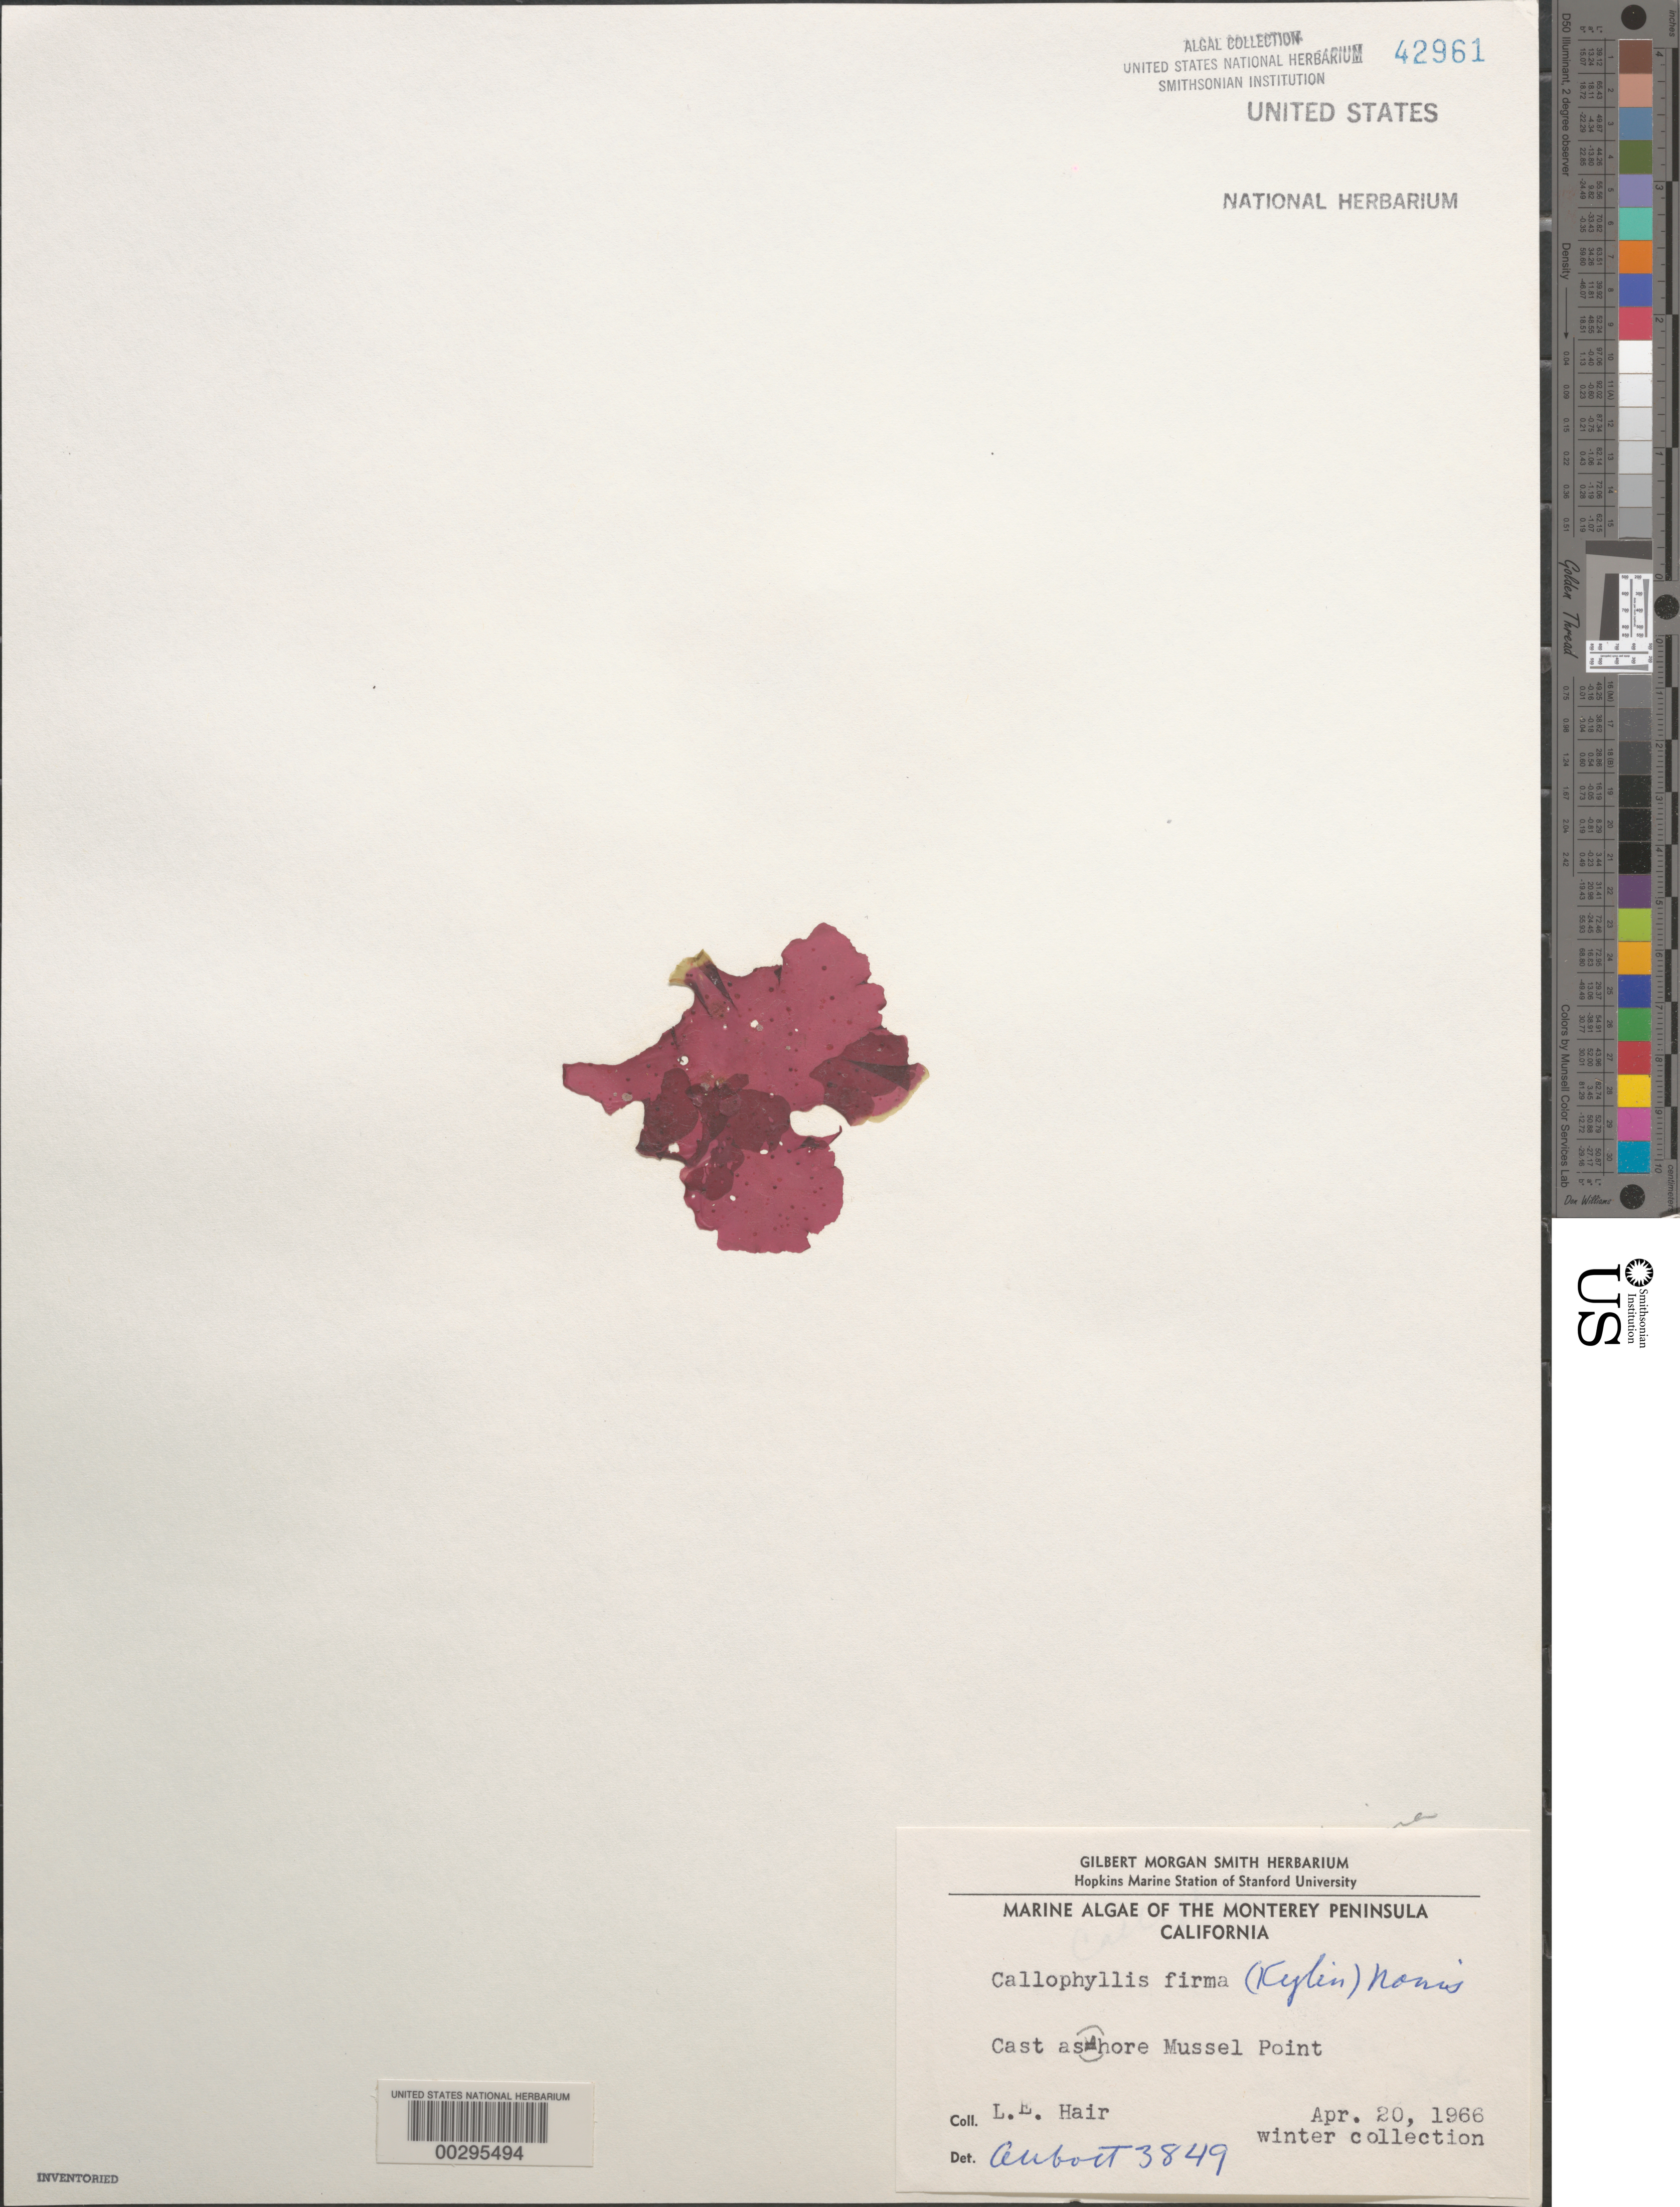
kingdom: Plantae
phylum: Rhodophyta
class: Florideophyceae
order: Gigartinales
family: Kallymeniaceae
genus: Salishia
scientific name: Salishia firma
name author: (Kylin) Clarkston & G.W. Saunders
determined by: Algae name updating Project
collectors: L. Hair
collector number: IAA 3849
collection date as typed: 20 Apr 1966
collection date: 1966-04-20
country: United States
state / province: California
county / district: Monterey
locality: Mussel Point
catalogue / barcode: US 42961